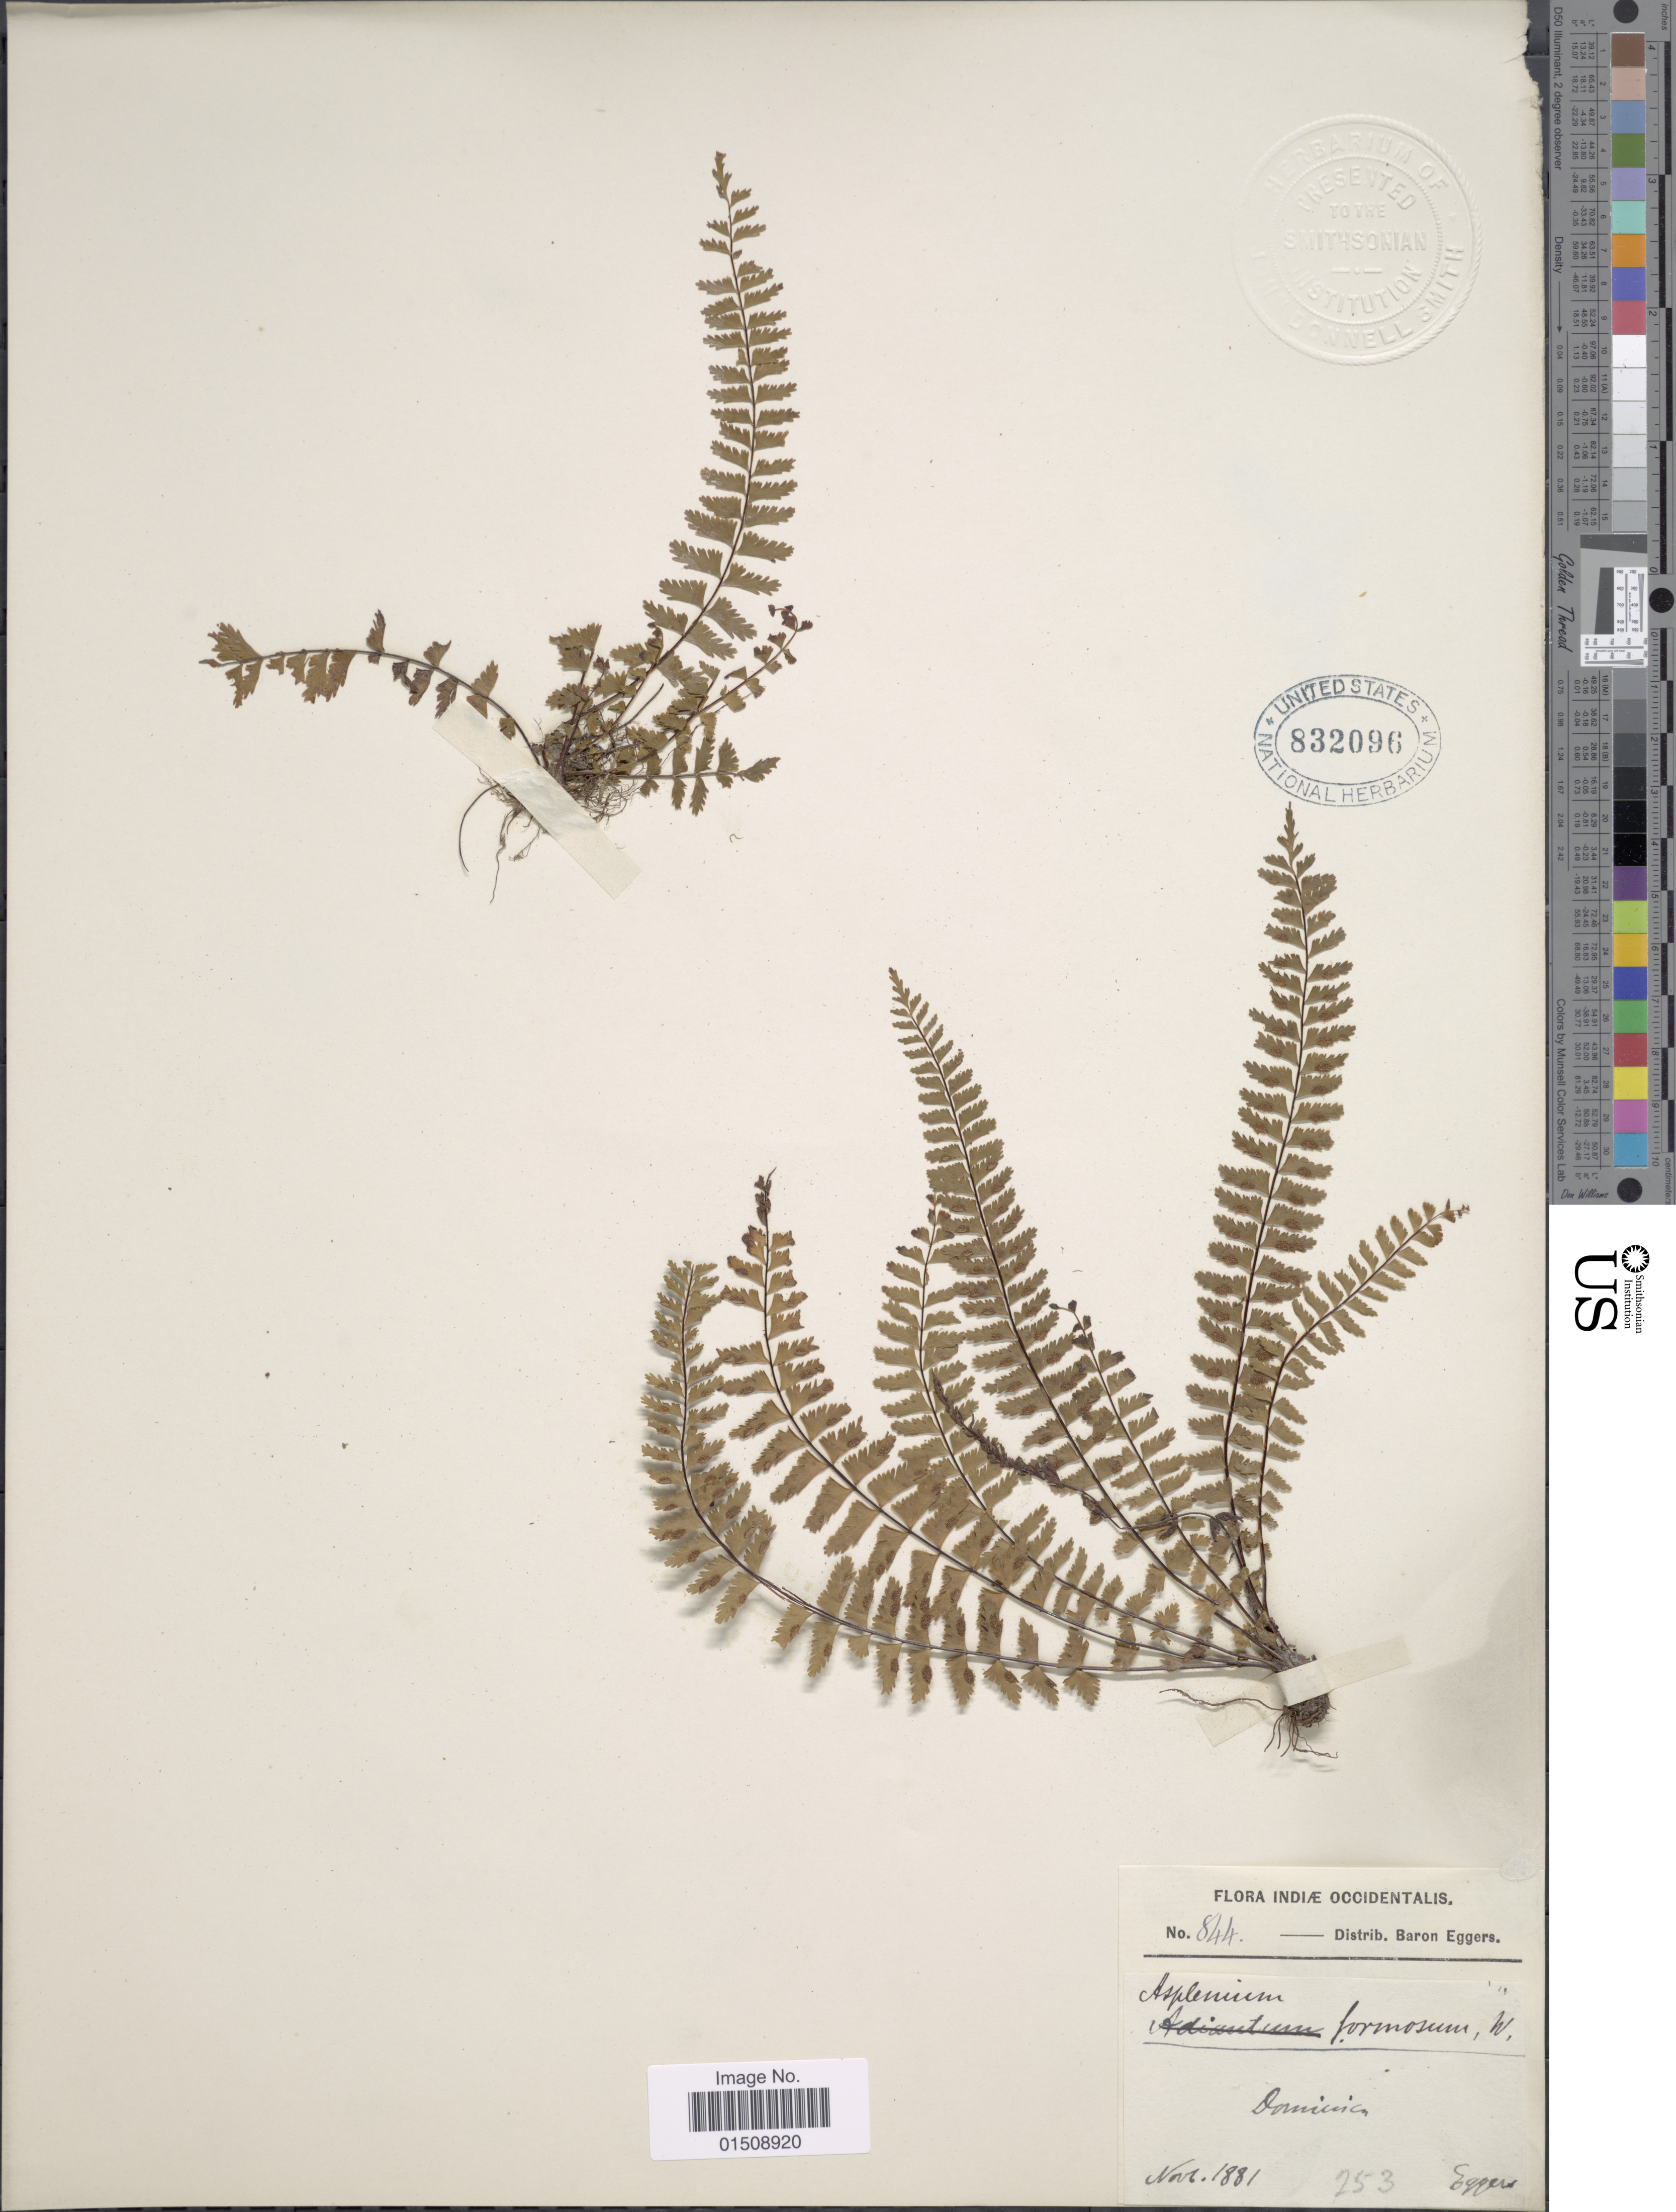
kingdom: Plantae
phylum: Tracheophyta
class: Polypodiopsida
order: Polypodiales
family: Aspleniaceae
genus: Asplenium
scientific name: Asplenium formosum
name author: Willd.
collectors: -. Eggers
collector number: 844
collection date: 1881-11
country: Dominica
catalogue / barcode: US 832096